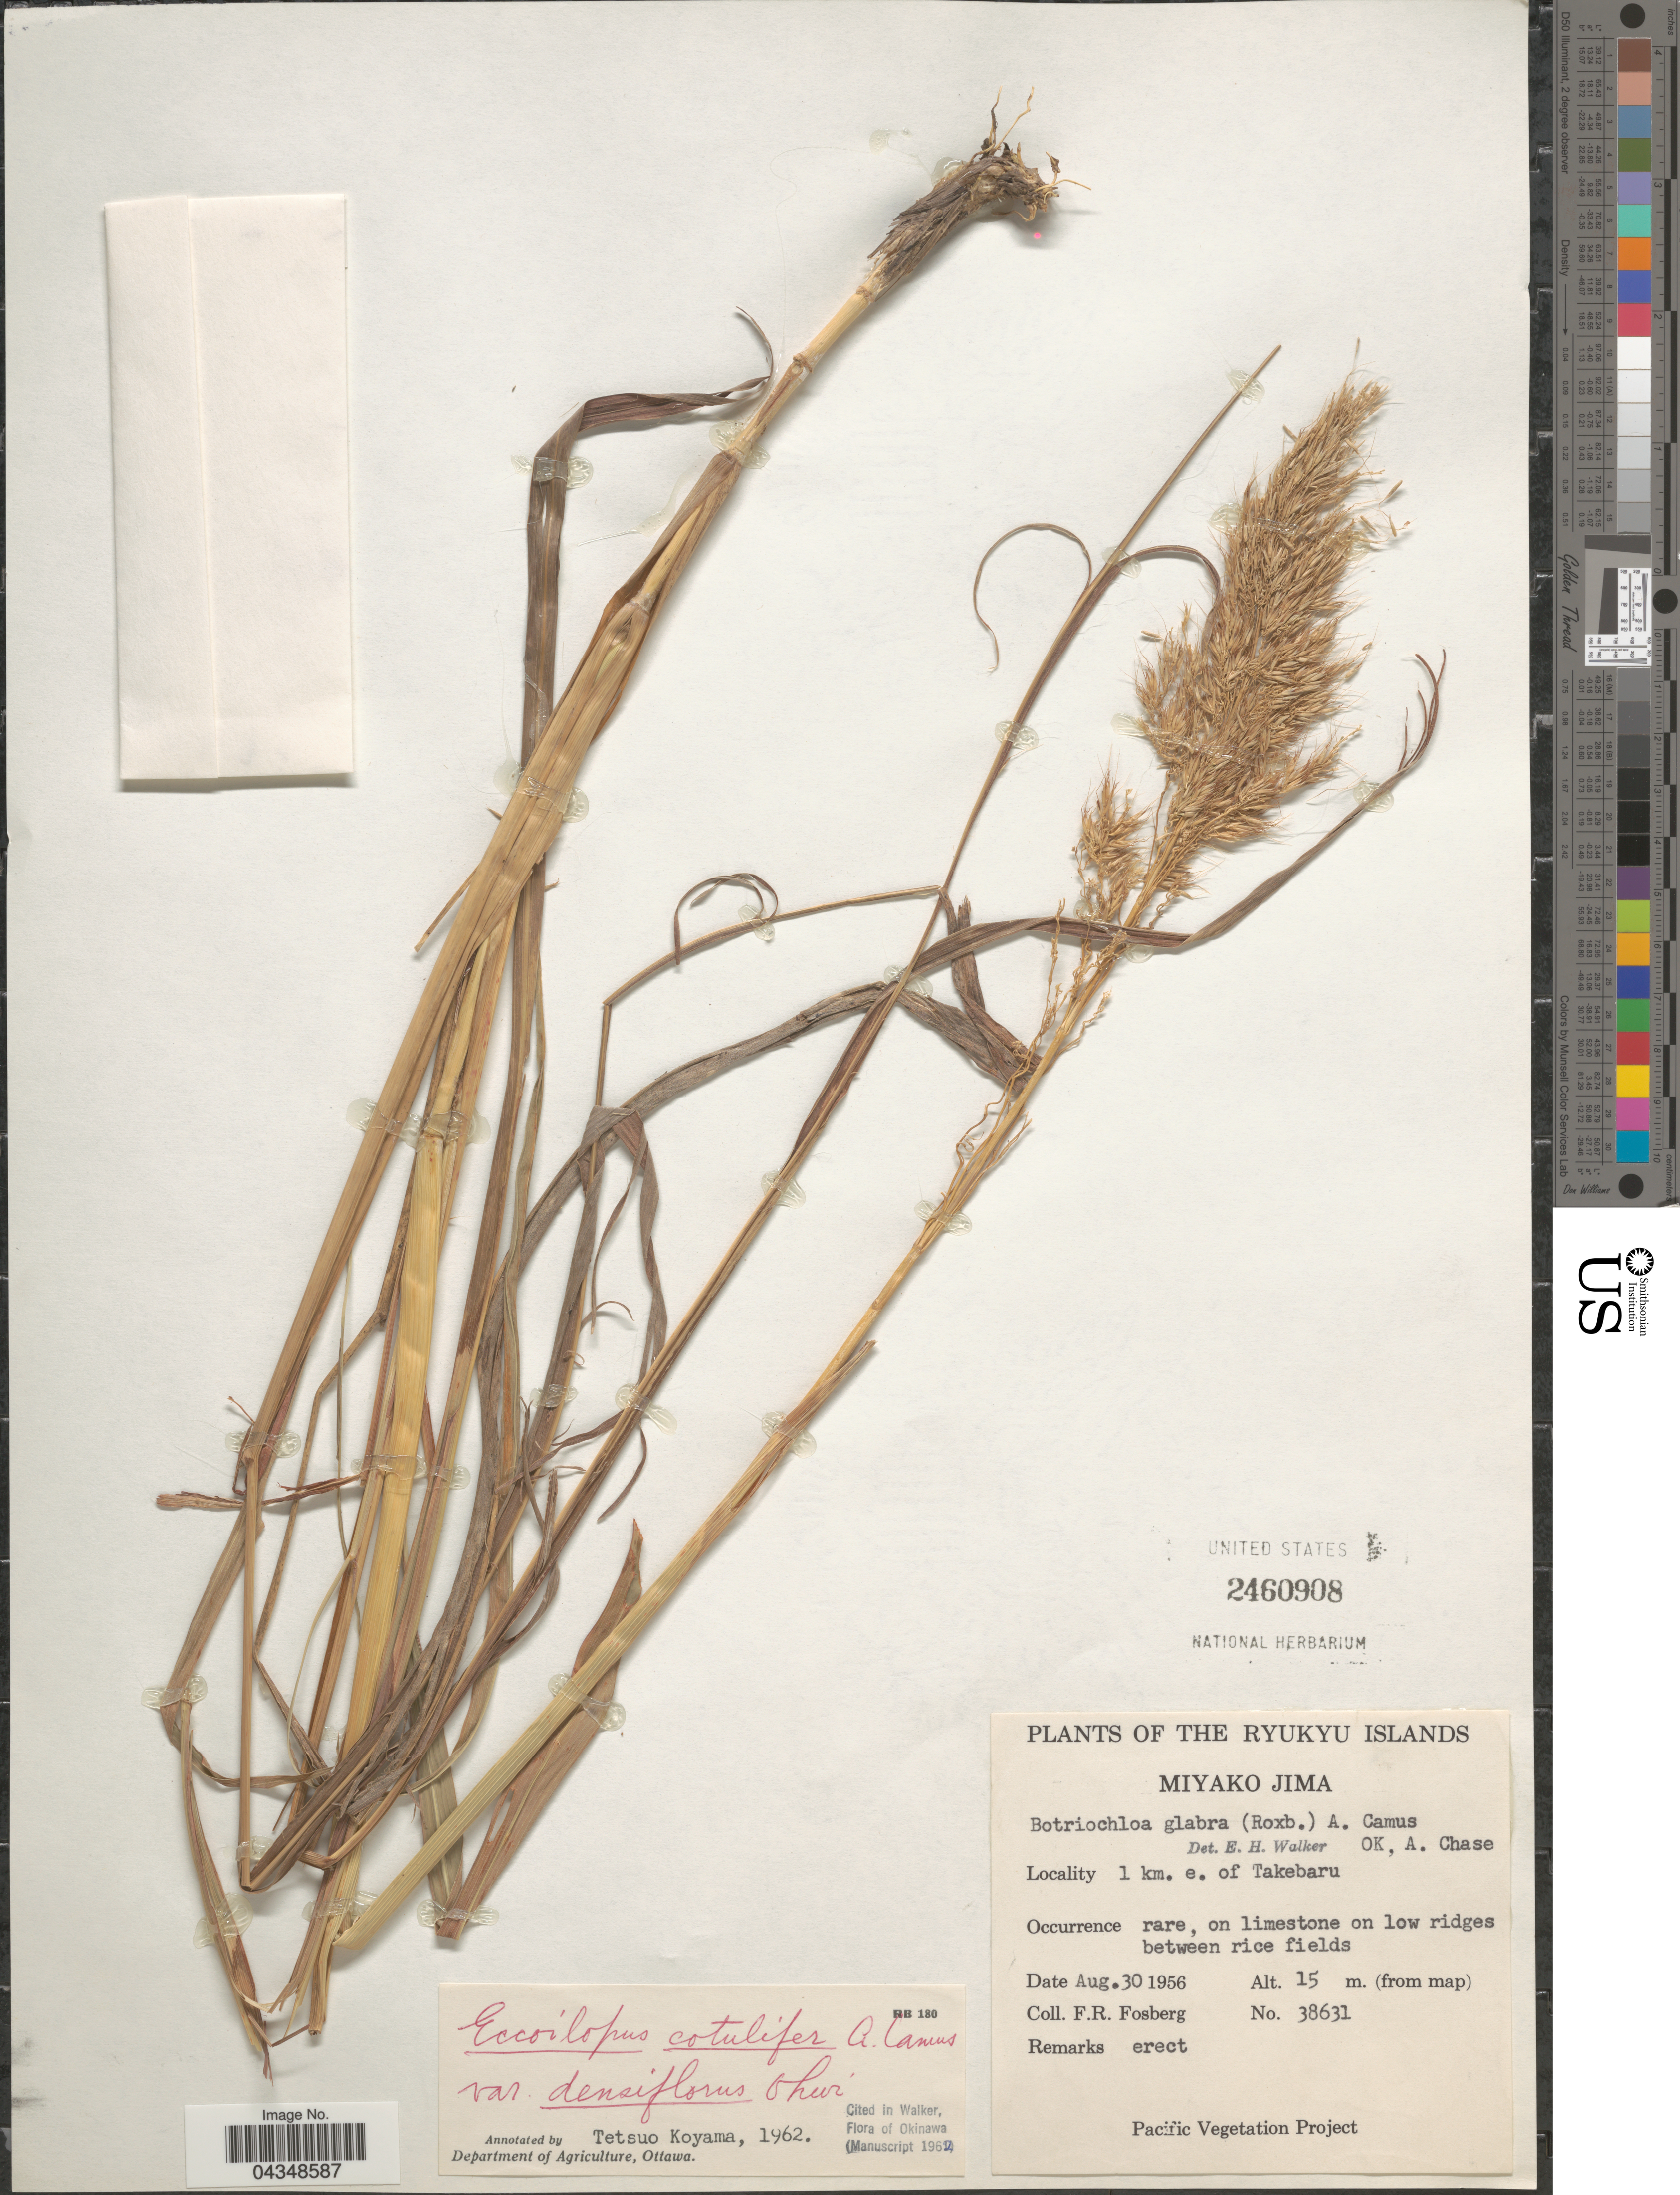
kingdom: Plantae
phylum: Tracheophyta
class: Liliopsida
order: Poales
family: Poaceae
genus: Bothriochloa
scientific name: Bothriochloa bladhii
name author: (Retz.) S.T. Blake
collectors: F. R. Fosberg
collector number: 38631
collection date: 1956-08-30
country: Japan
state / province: Okinawa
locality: Ryukyu Islands. Miyako Jima. 1 km. e. of Takebaru.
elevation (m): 15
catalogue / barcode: US 2460908